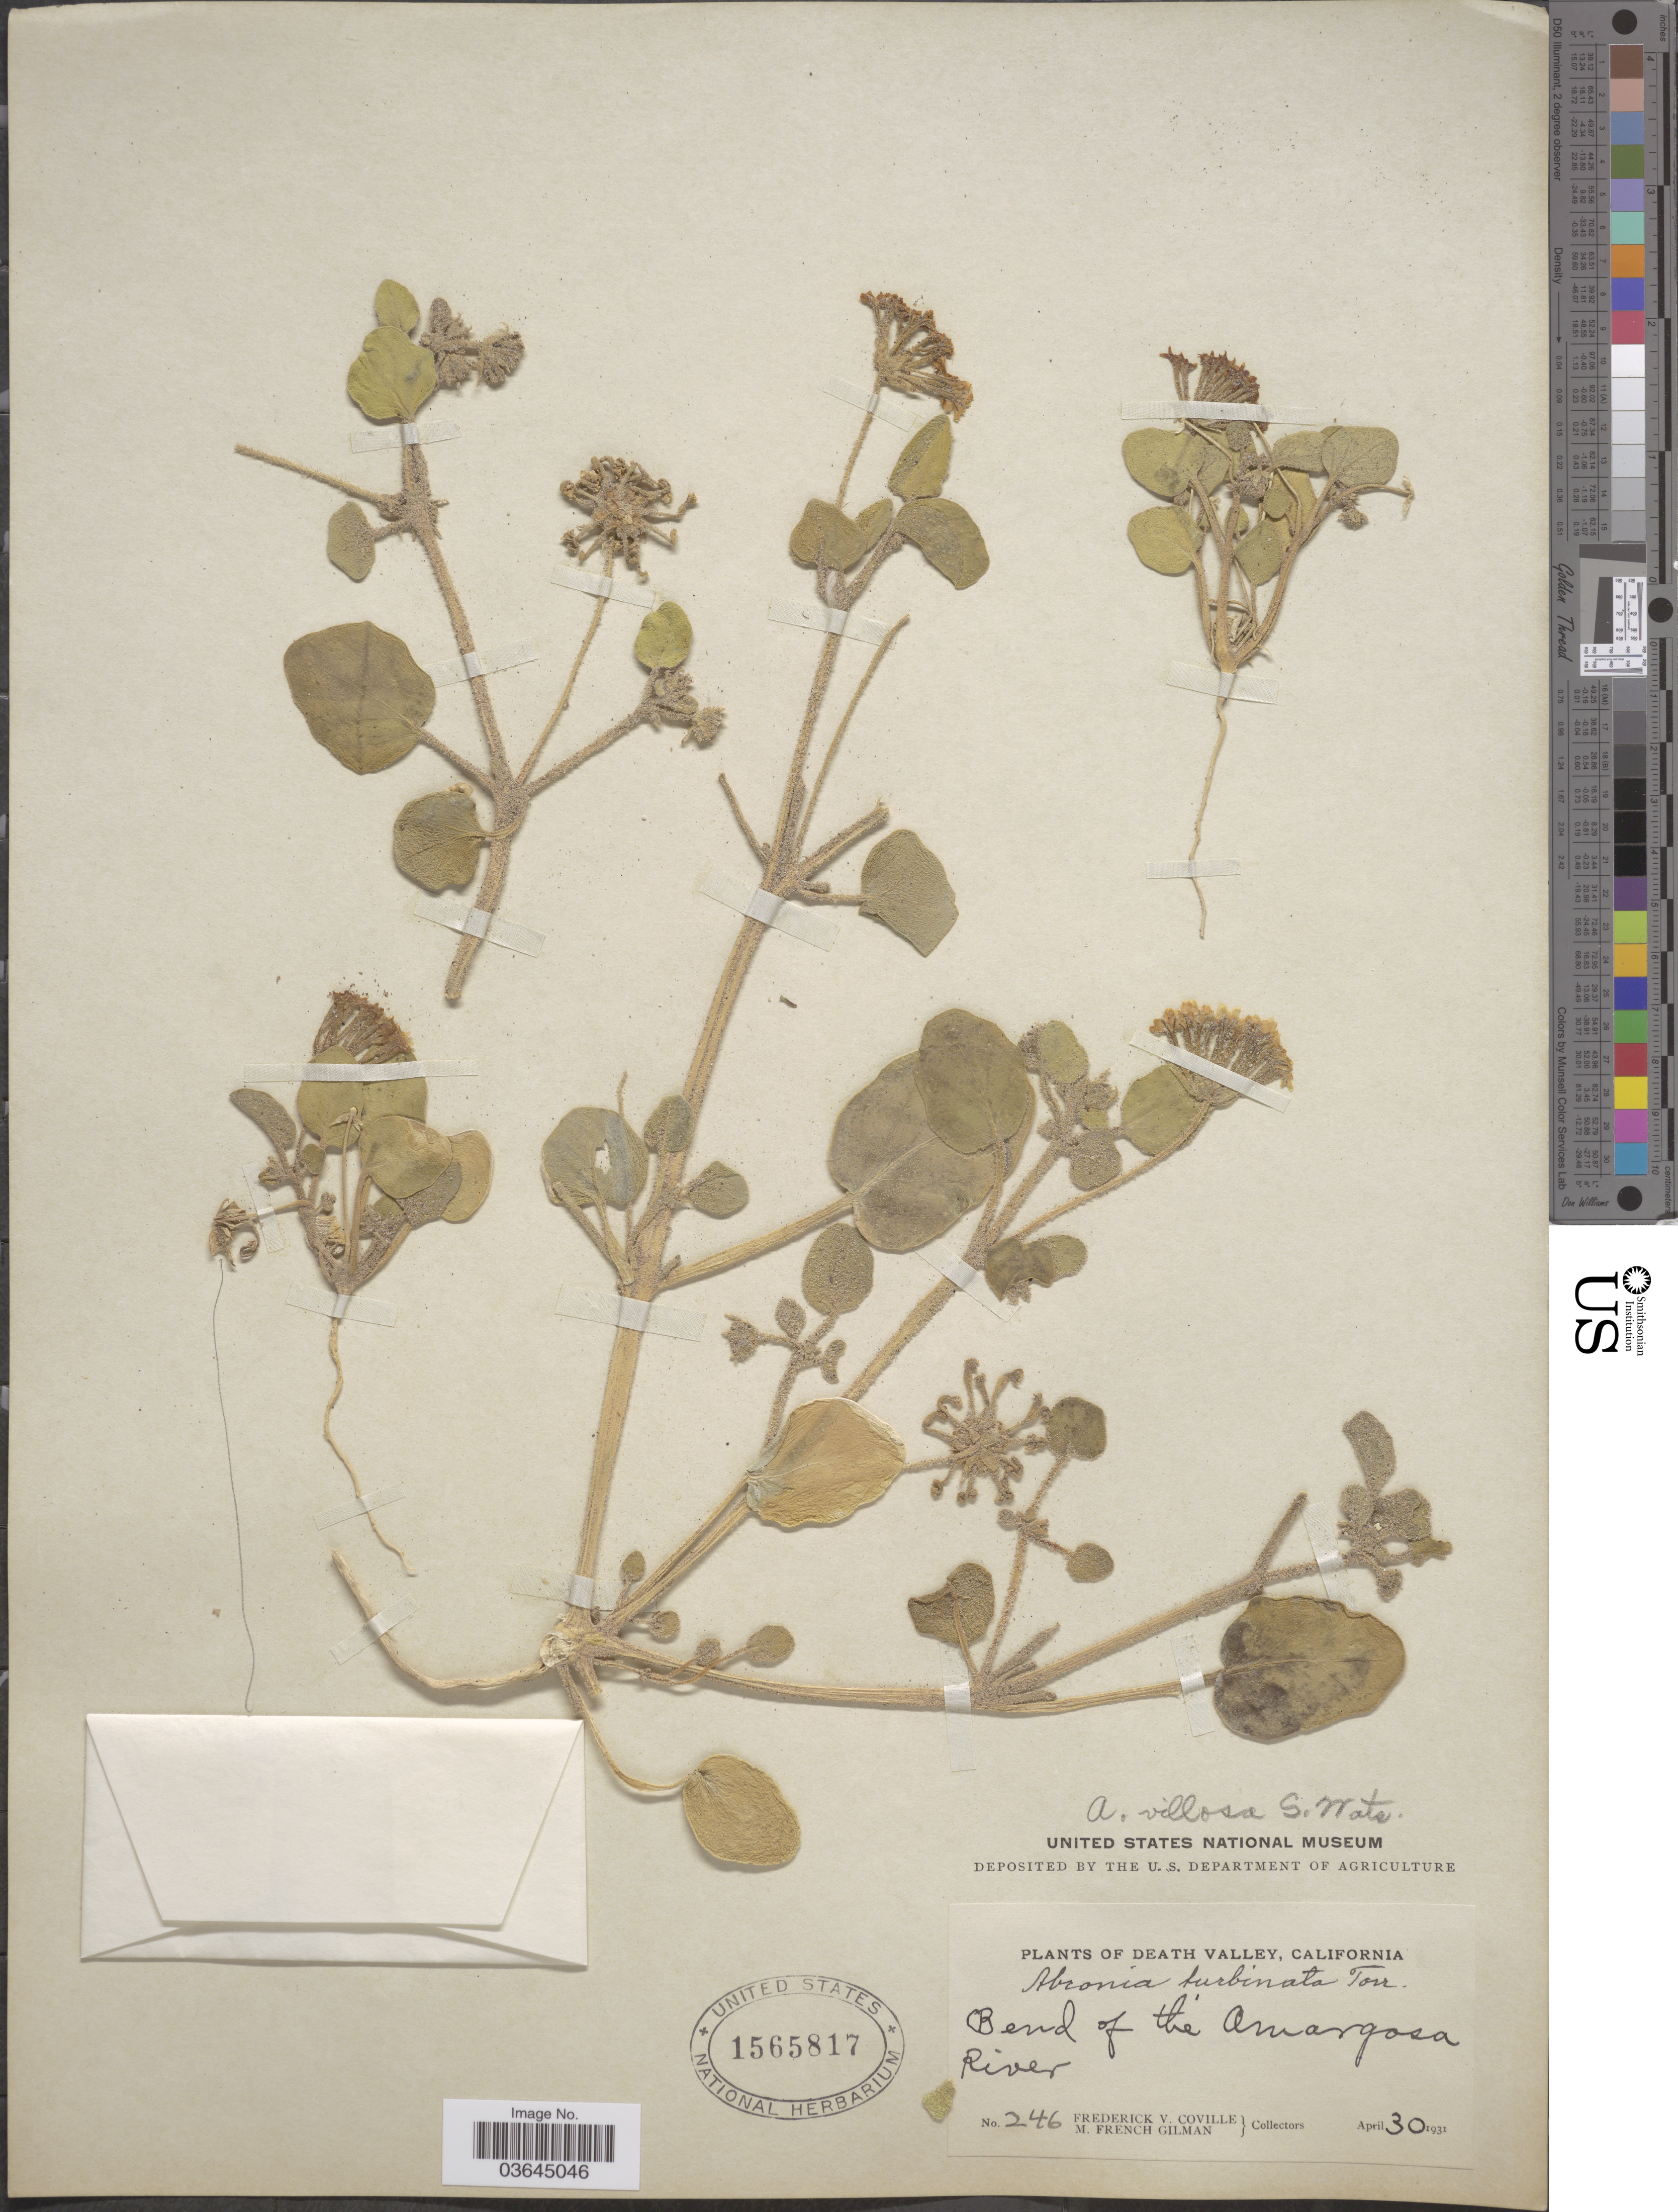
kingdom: Plantae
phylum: Tracheophyta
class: Magnoliopsida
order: Caryophyllales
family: Nyctaginaceae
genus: Abronia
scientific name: Abronia villosa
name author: S. Watson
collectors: F. V. Coville & M. F. Gilman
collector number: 246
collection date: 1931-04-30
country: United States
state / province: California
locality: Death Valley. Bend of the Amargosa River.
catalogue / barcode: US 1565817